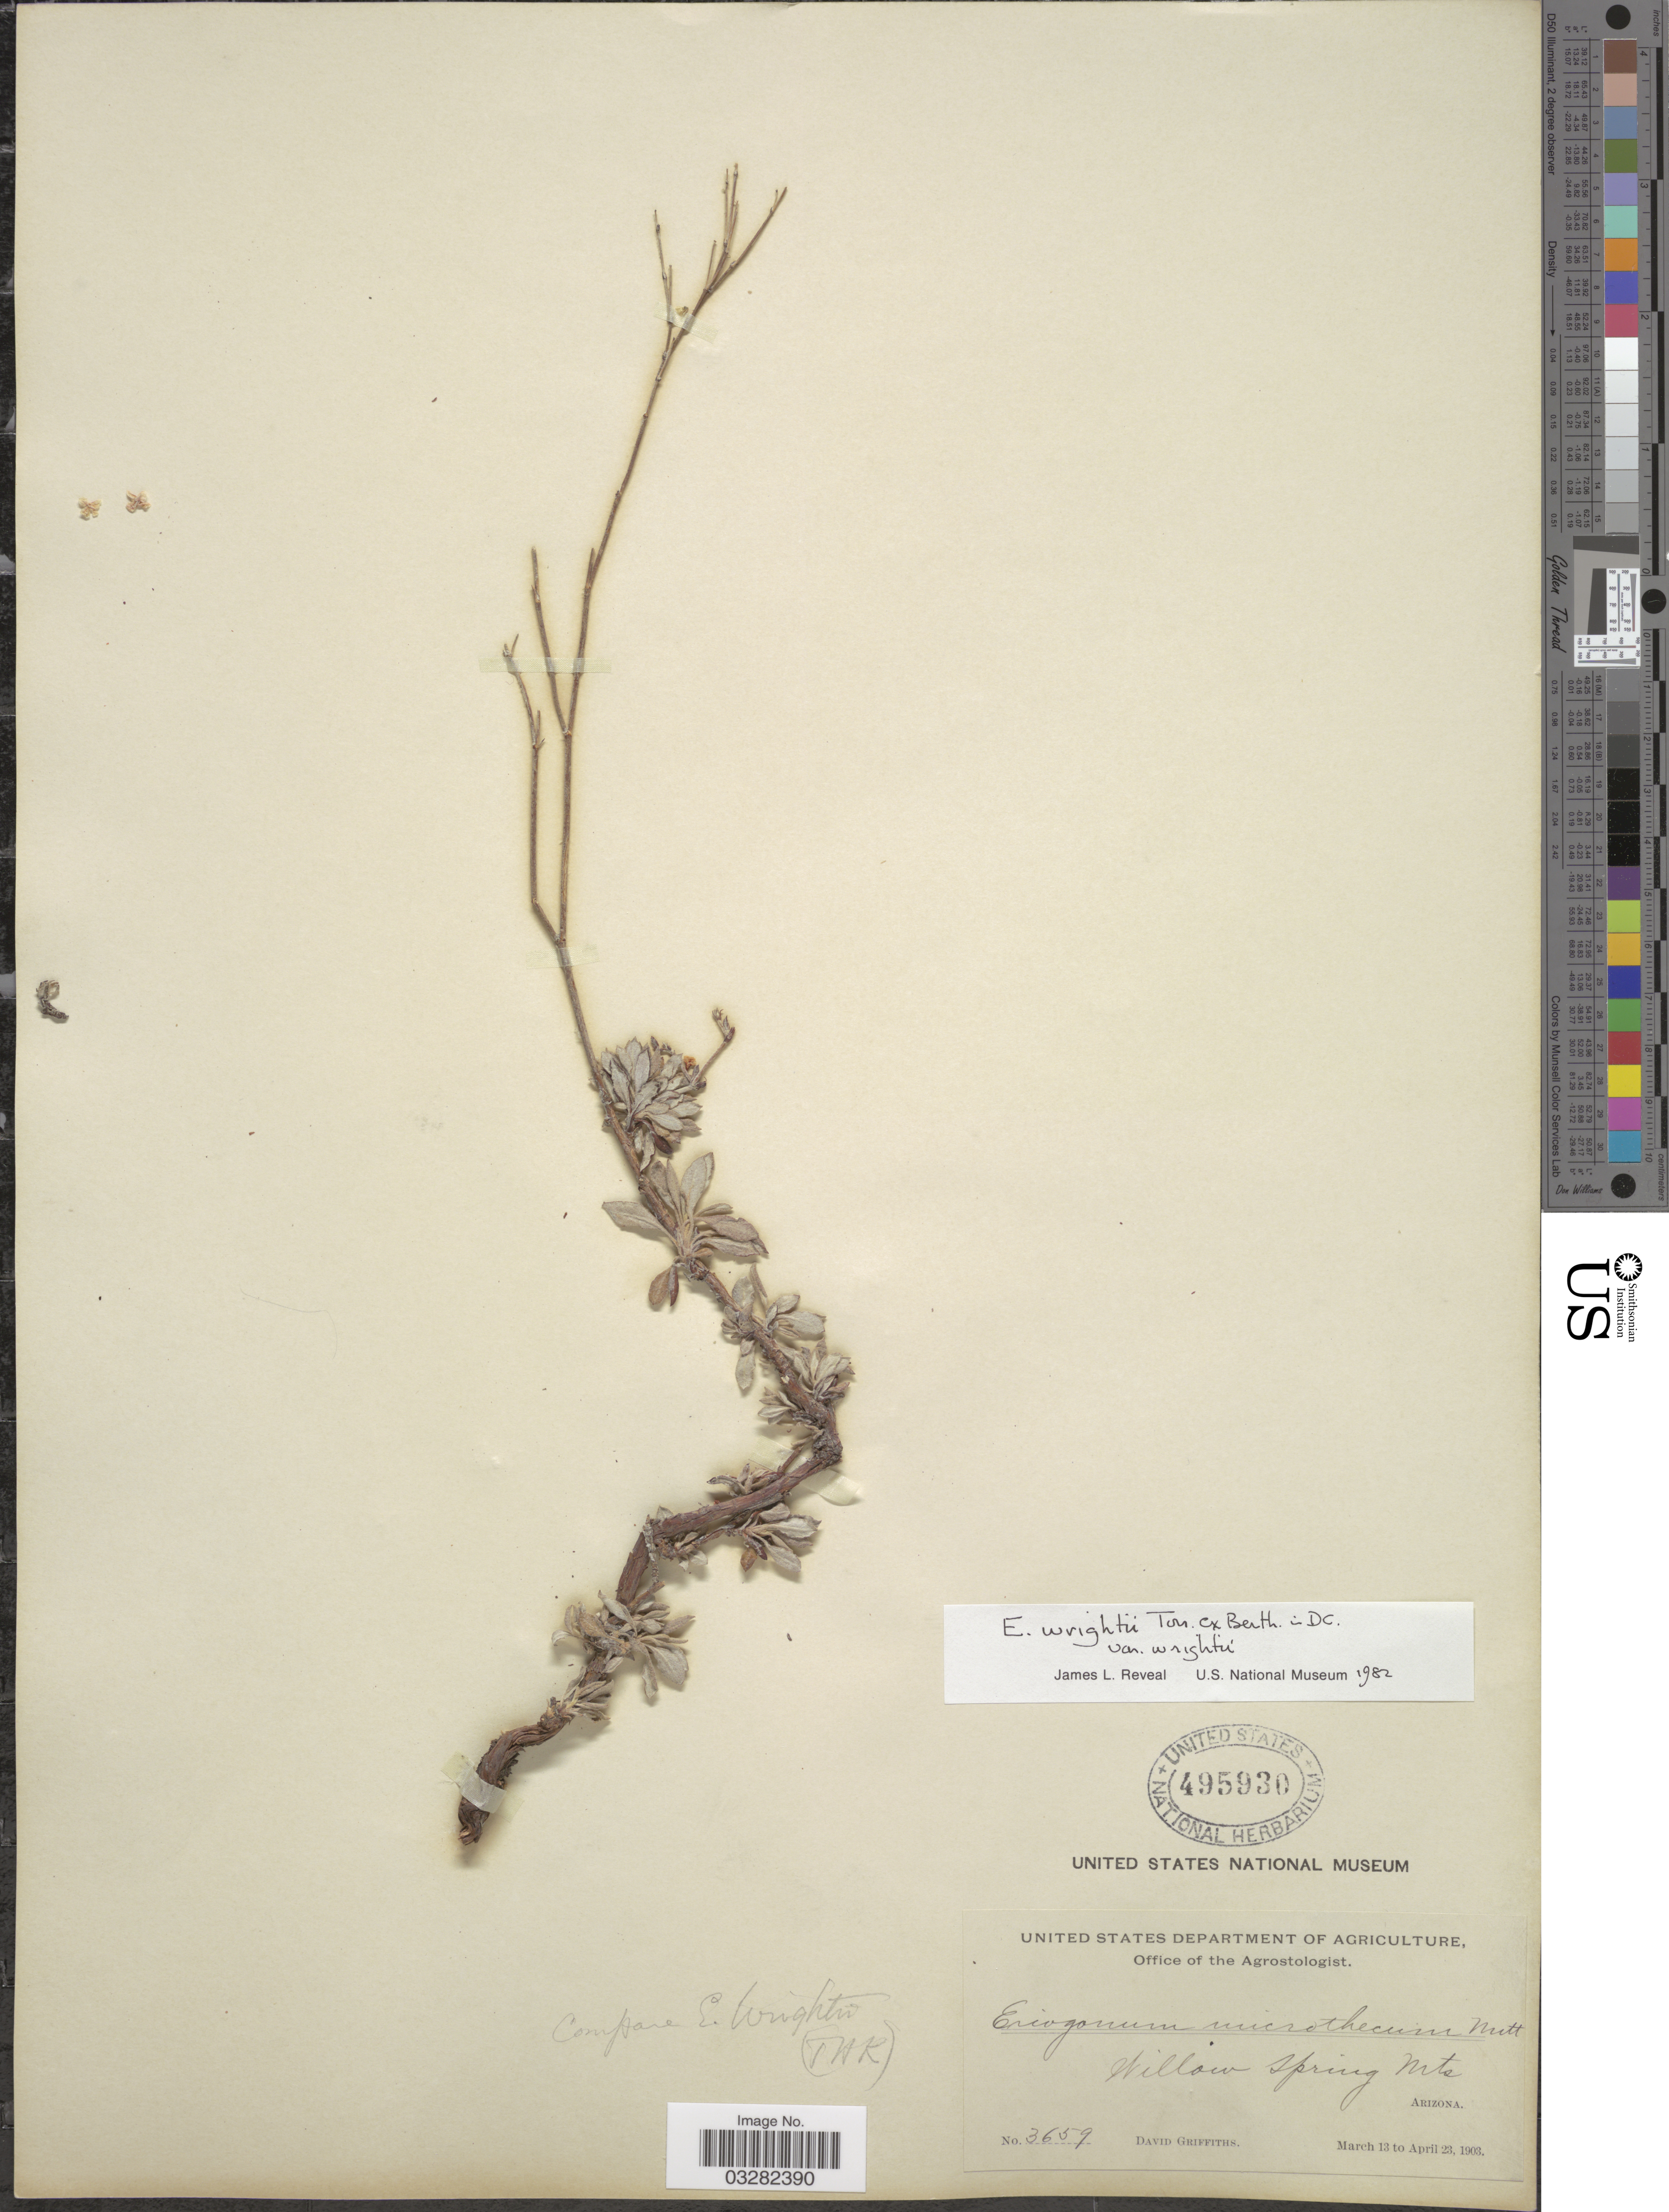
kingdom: Plantae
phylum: Tracheophyta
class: Magnoliopsida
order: Caryophyllales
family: Polygonaceae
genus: Eriogonum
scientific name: Eriogonum wrightii var. wrightii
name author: Torr. ex Benth.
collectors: D. Griffiths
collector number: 3659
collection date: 1903-03-13/1903-04-23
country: United States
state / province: Arizona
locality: Willow Spring Mts.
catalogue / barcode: US 495930